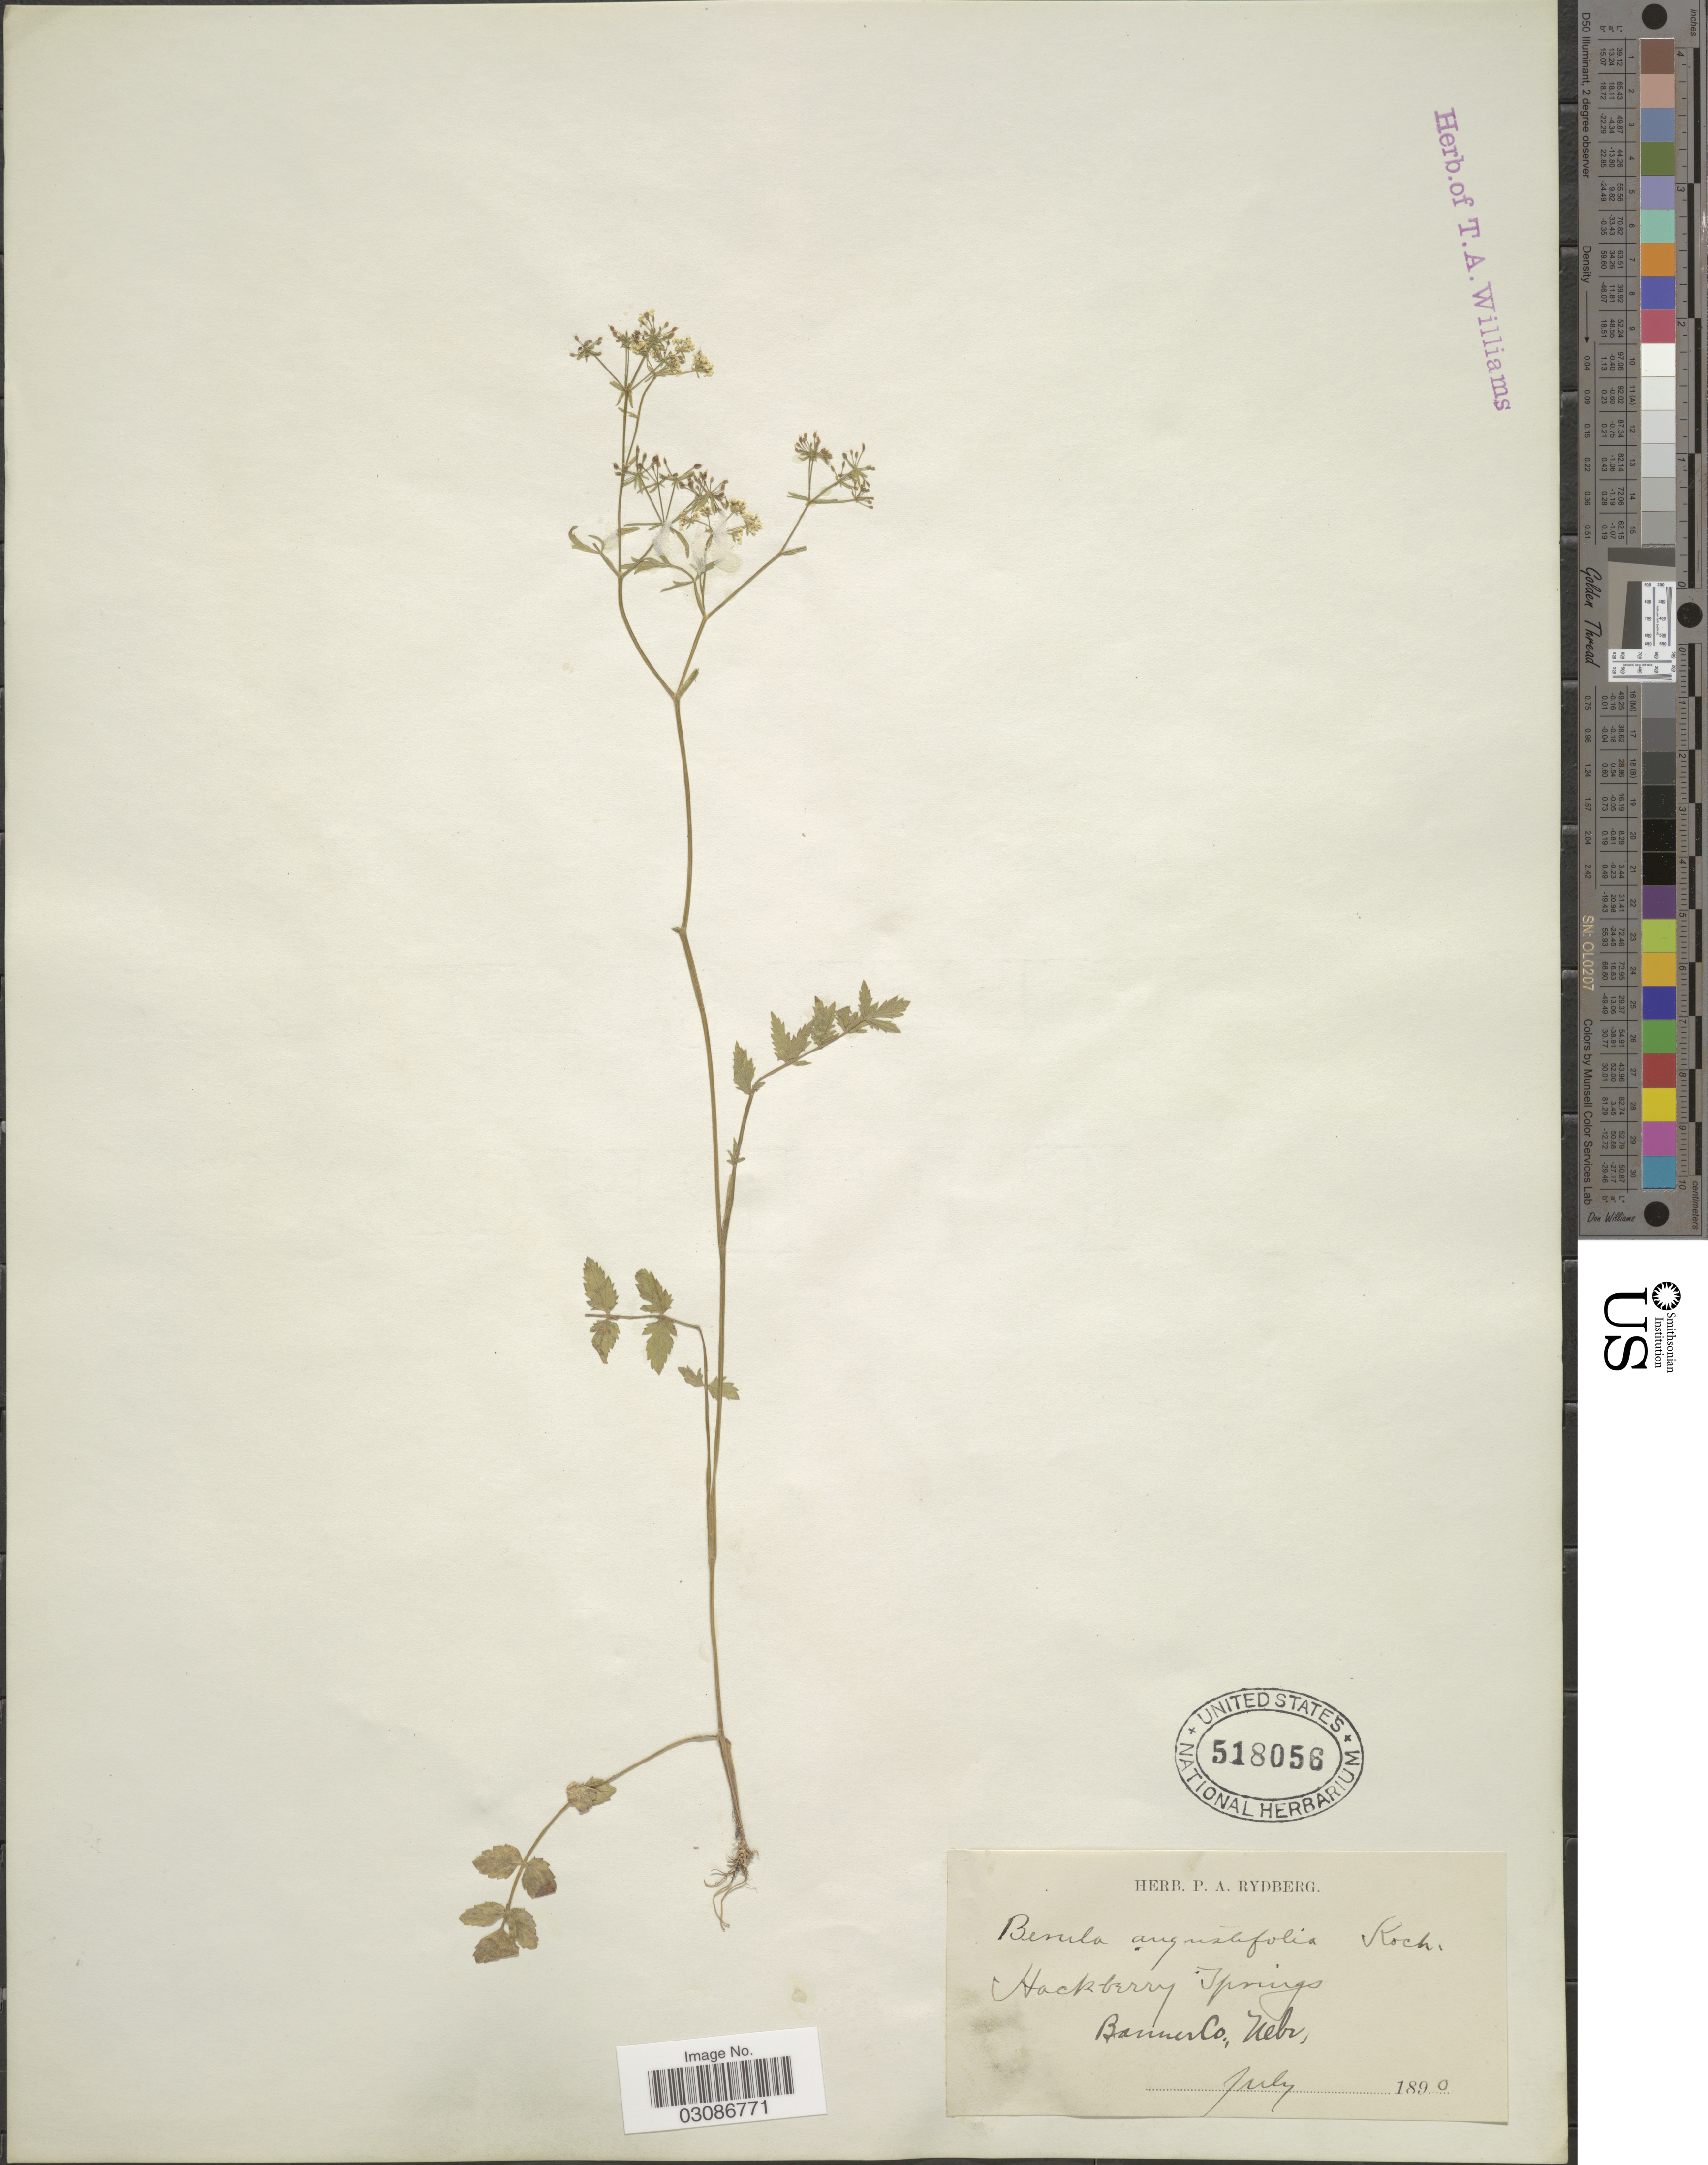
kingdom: Plantae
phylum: Tracheophyta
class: Magnoliopsida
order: Apiales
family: Apiaceae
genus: Berula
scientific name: Berula erecta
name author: (Huds.) Coville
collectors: ex herb. P. A. Rydberg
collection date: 1890-07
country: United States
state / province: Nebraska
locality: Hackberry Springs. Banner Co., Nebr.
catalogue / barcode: US 518056